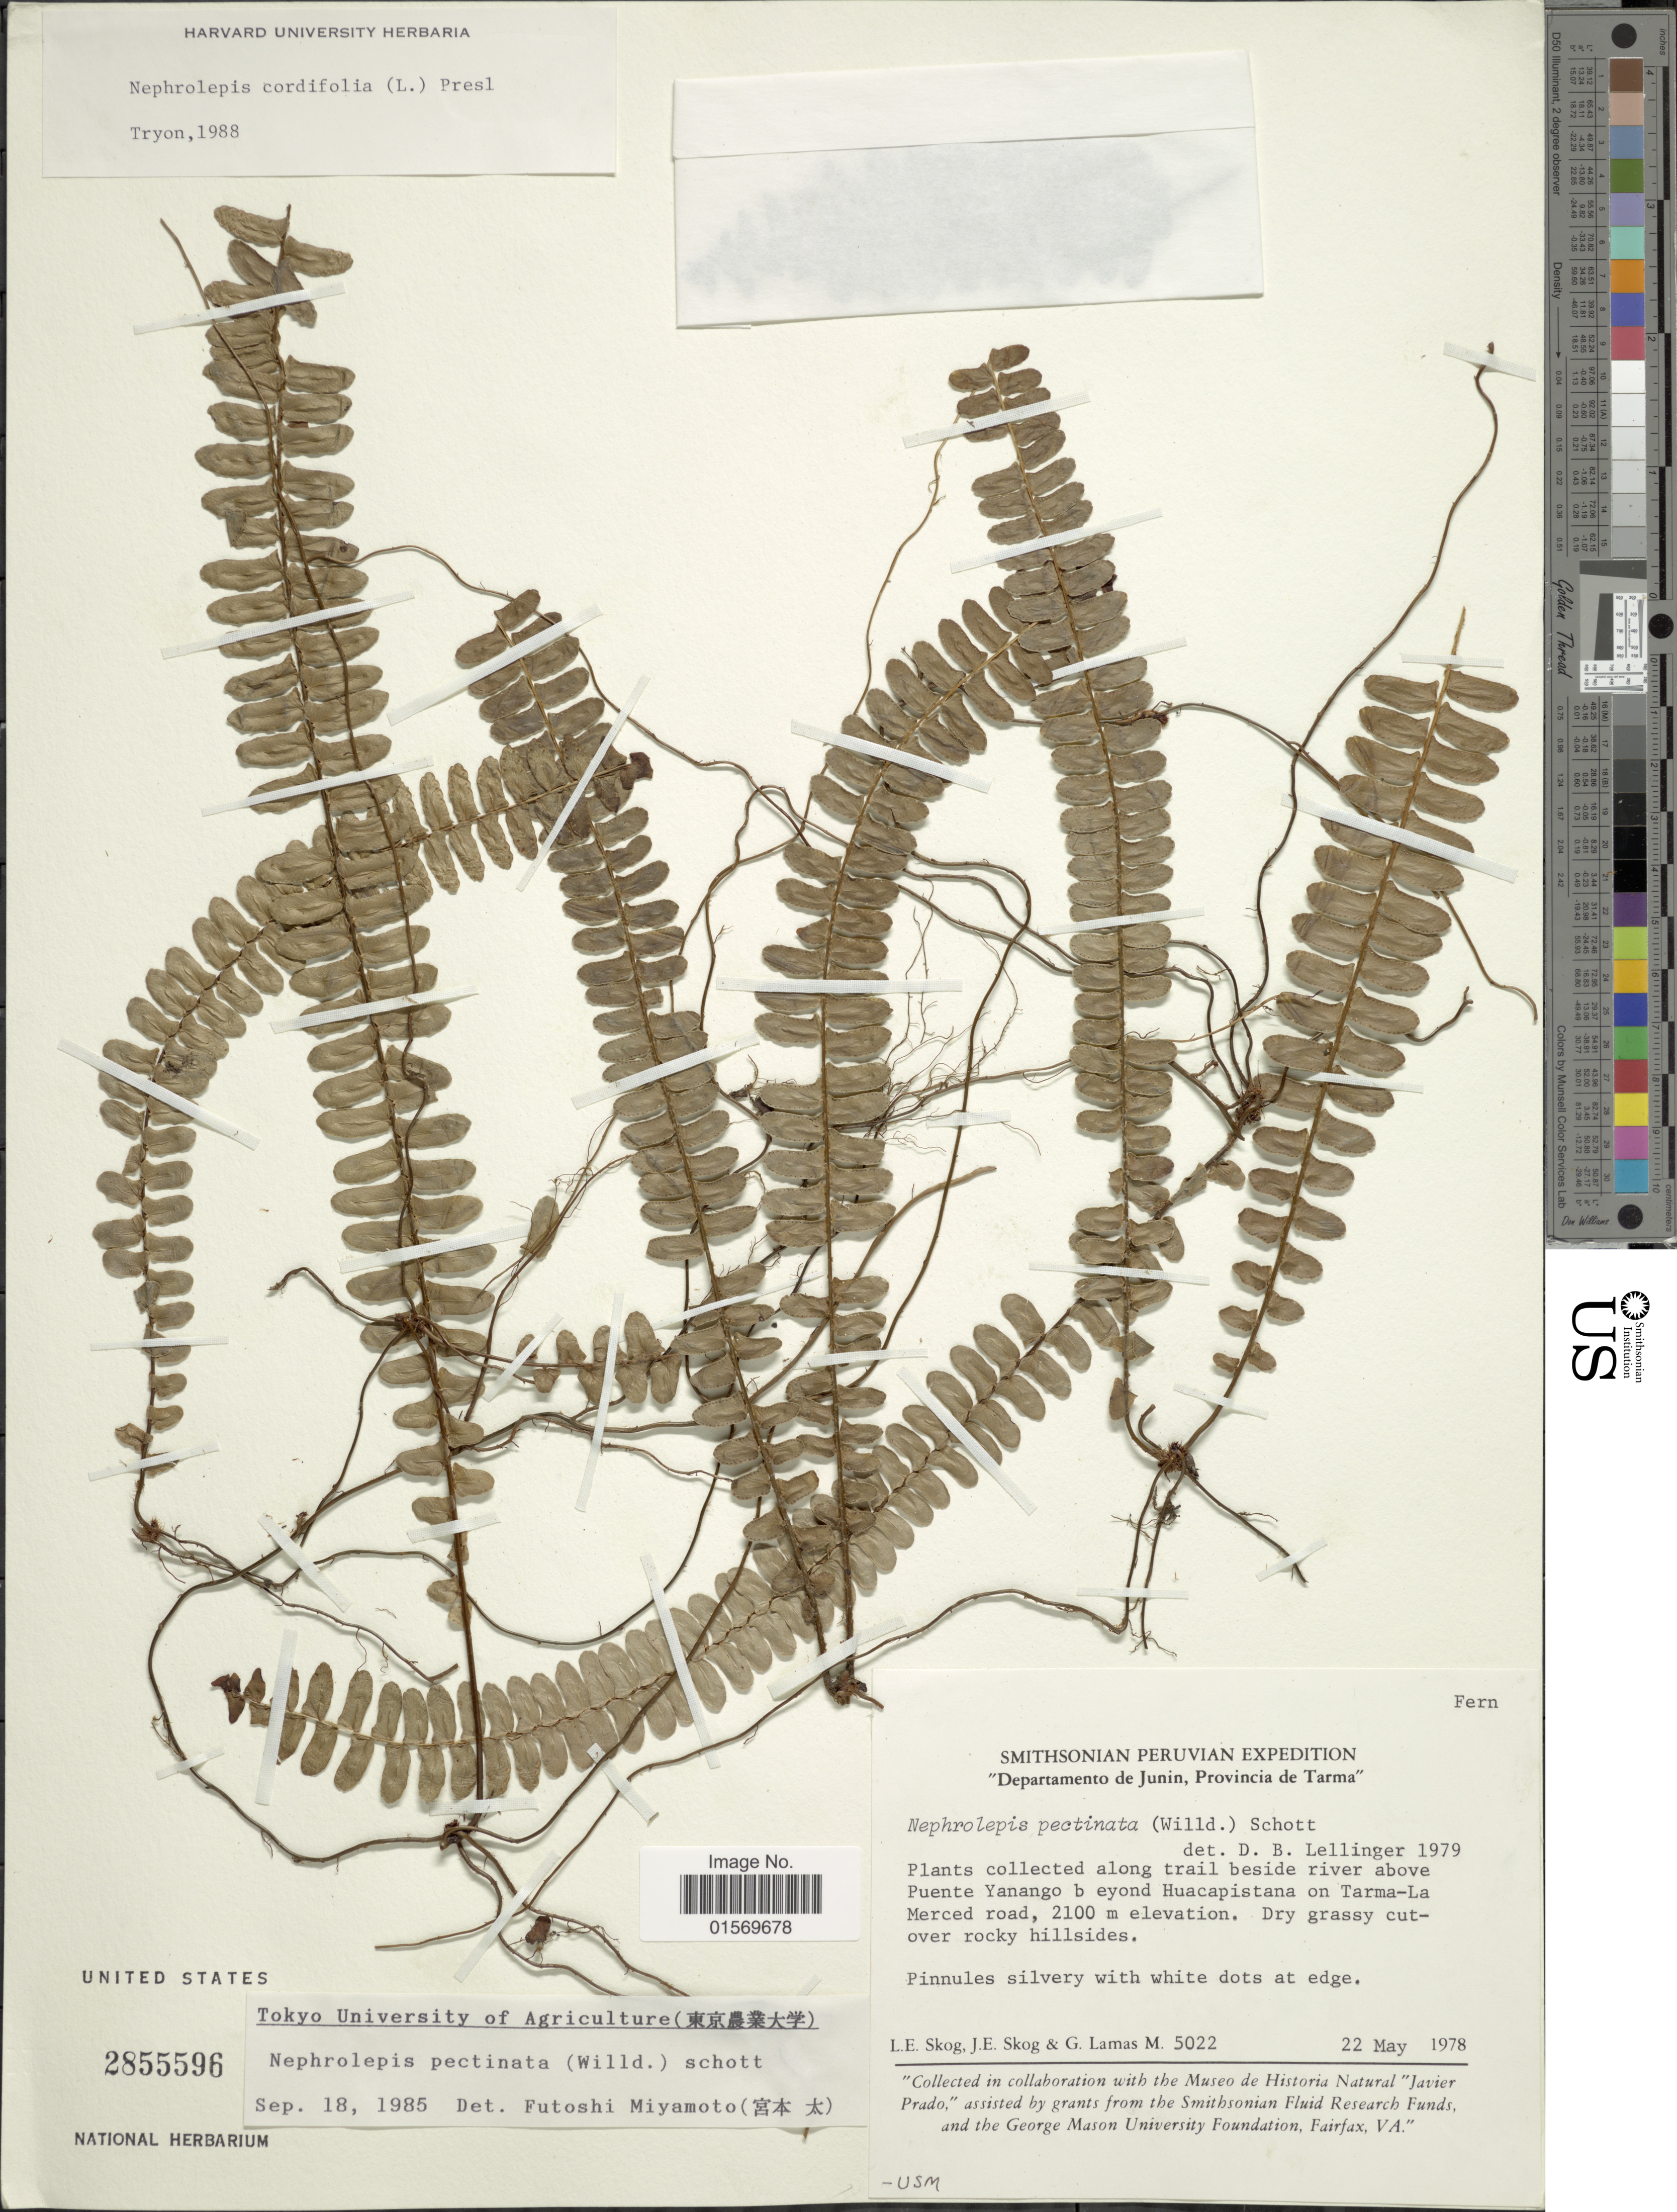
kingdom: Plantae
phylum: Tracheophyta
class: Polypodiopsida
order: Polypodiales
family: Nephrolepidaceae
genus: Nephrolepis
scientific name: Nephrolepis cordifolia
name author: (L.) C. Presl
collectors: L. E. Skog, J. E. Skog & G. Lamas M.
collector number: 5022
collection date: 1978-05-22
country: Peru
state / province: Junín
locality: Provincia de Tarma, along trail beside river above Puente Yanango beyond Huacapistana on Tarma-La Merced road.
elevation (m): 2100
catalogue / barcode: US 2855596